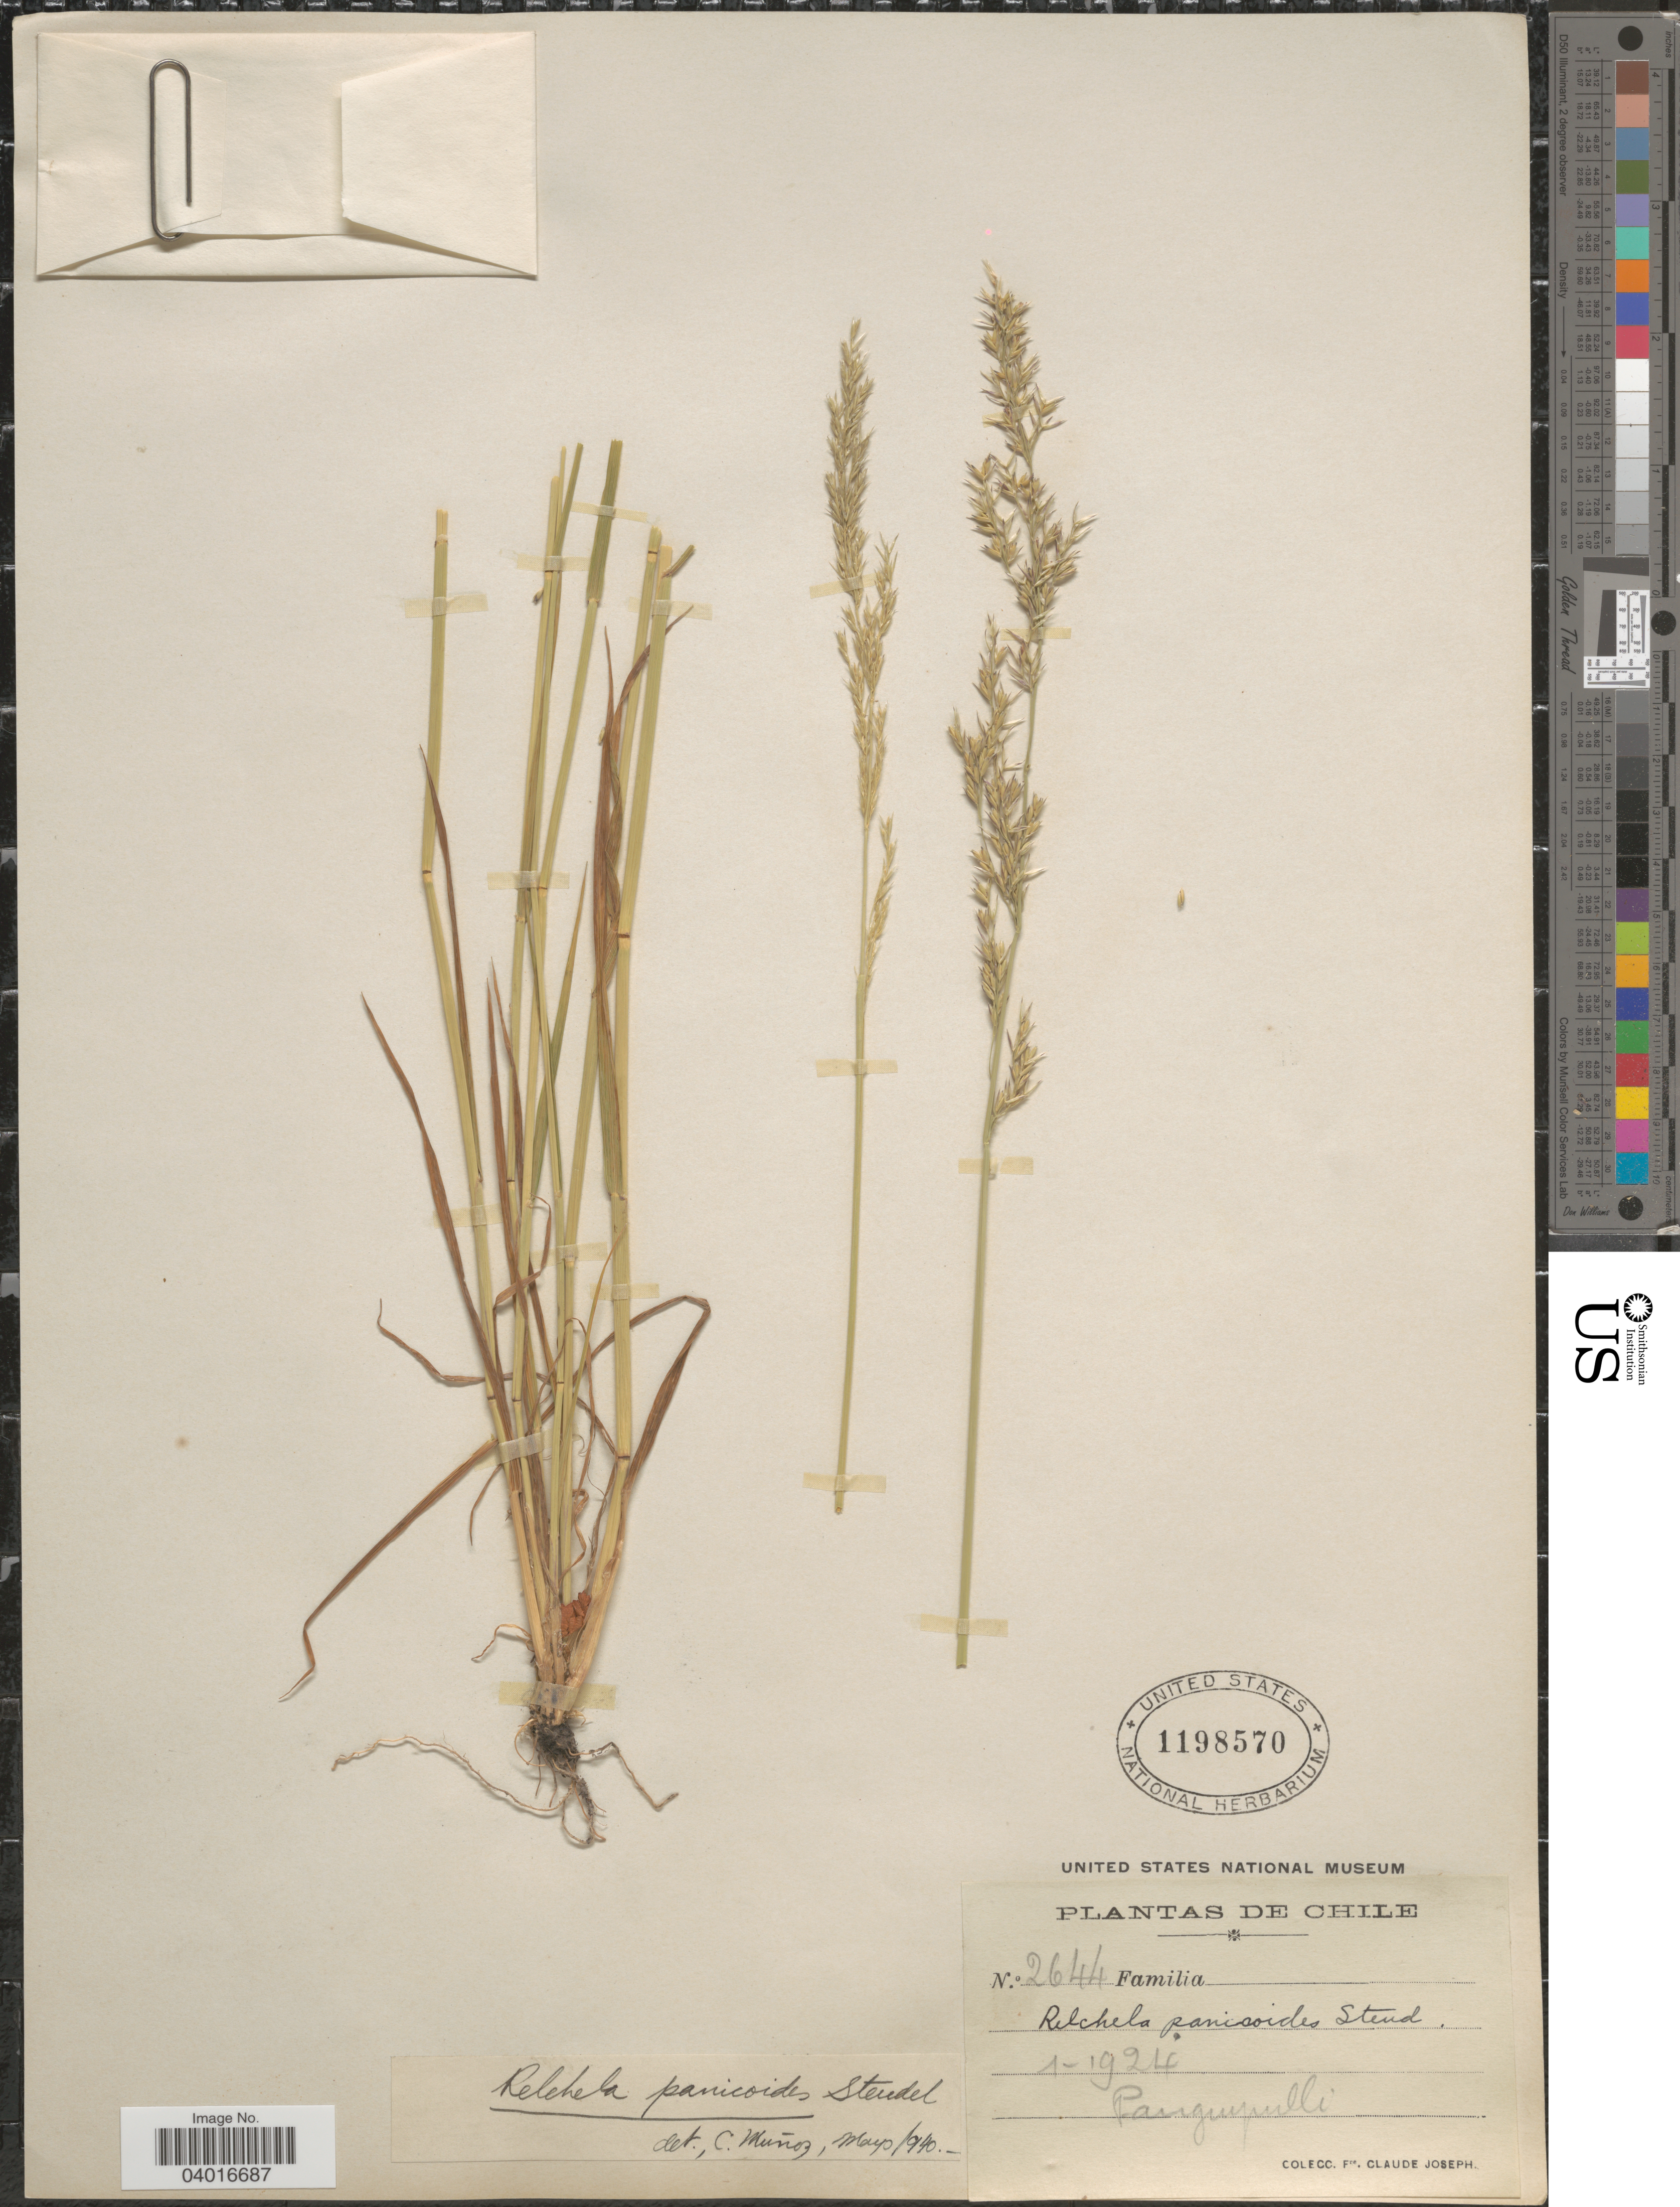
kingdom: Plantae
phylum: Tracheophyta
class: Liliopsida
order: Poales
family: Poaceae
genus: Relchela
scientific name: Relchela panicoides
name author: Steud.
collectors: Bro. Claude-Joseph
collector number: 2644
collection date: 1924-01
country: Chile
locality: Panguipulli.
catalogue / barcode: US 1198570